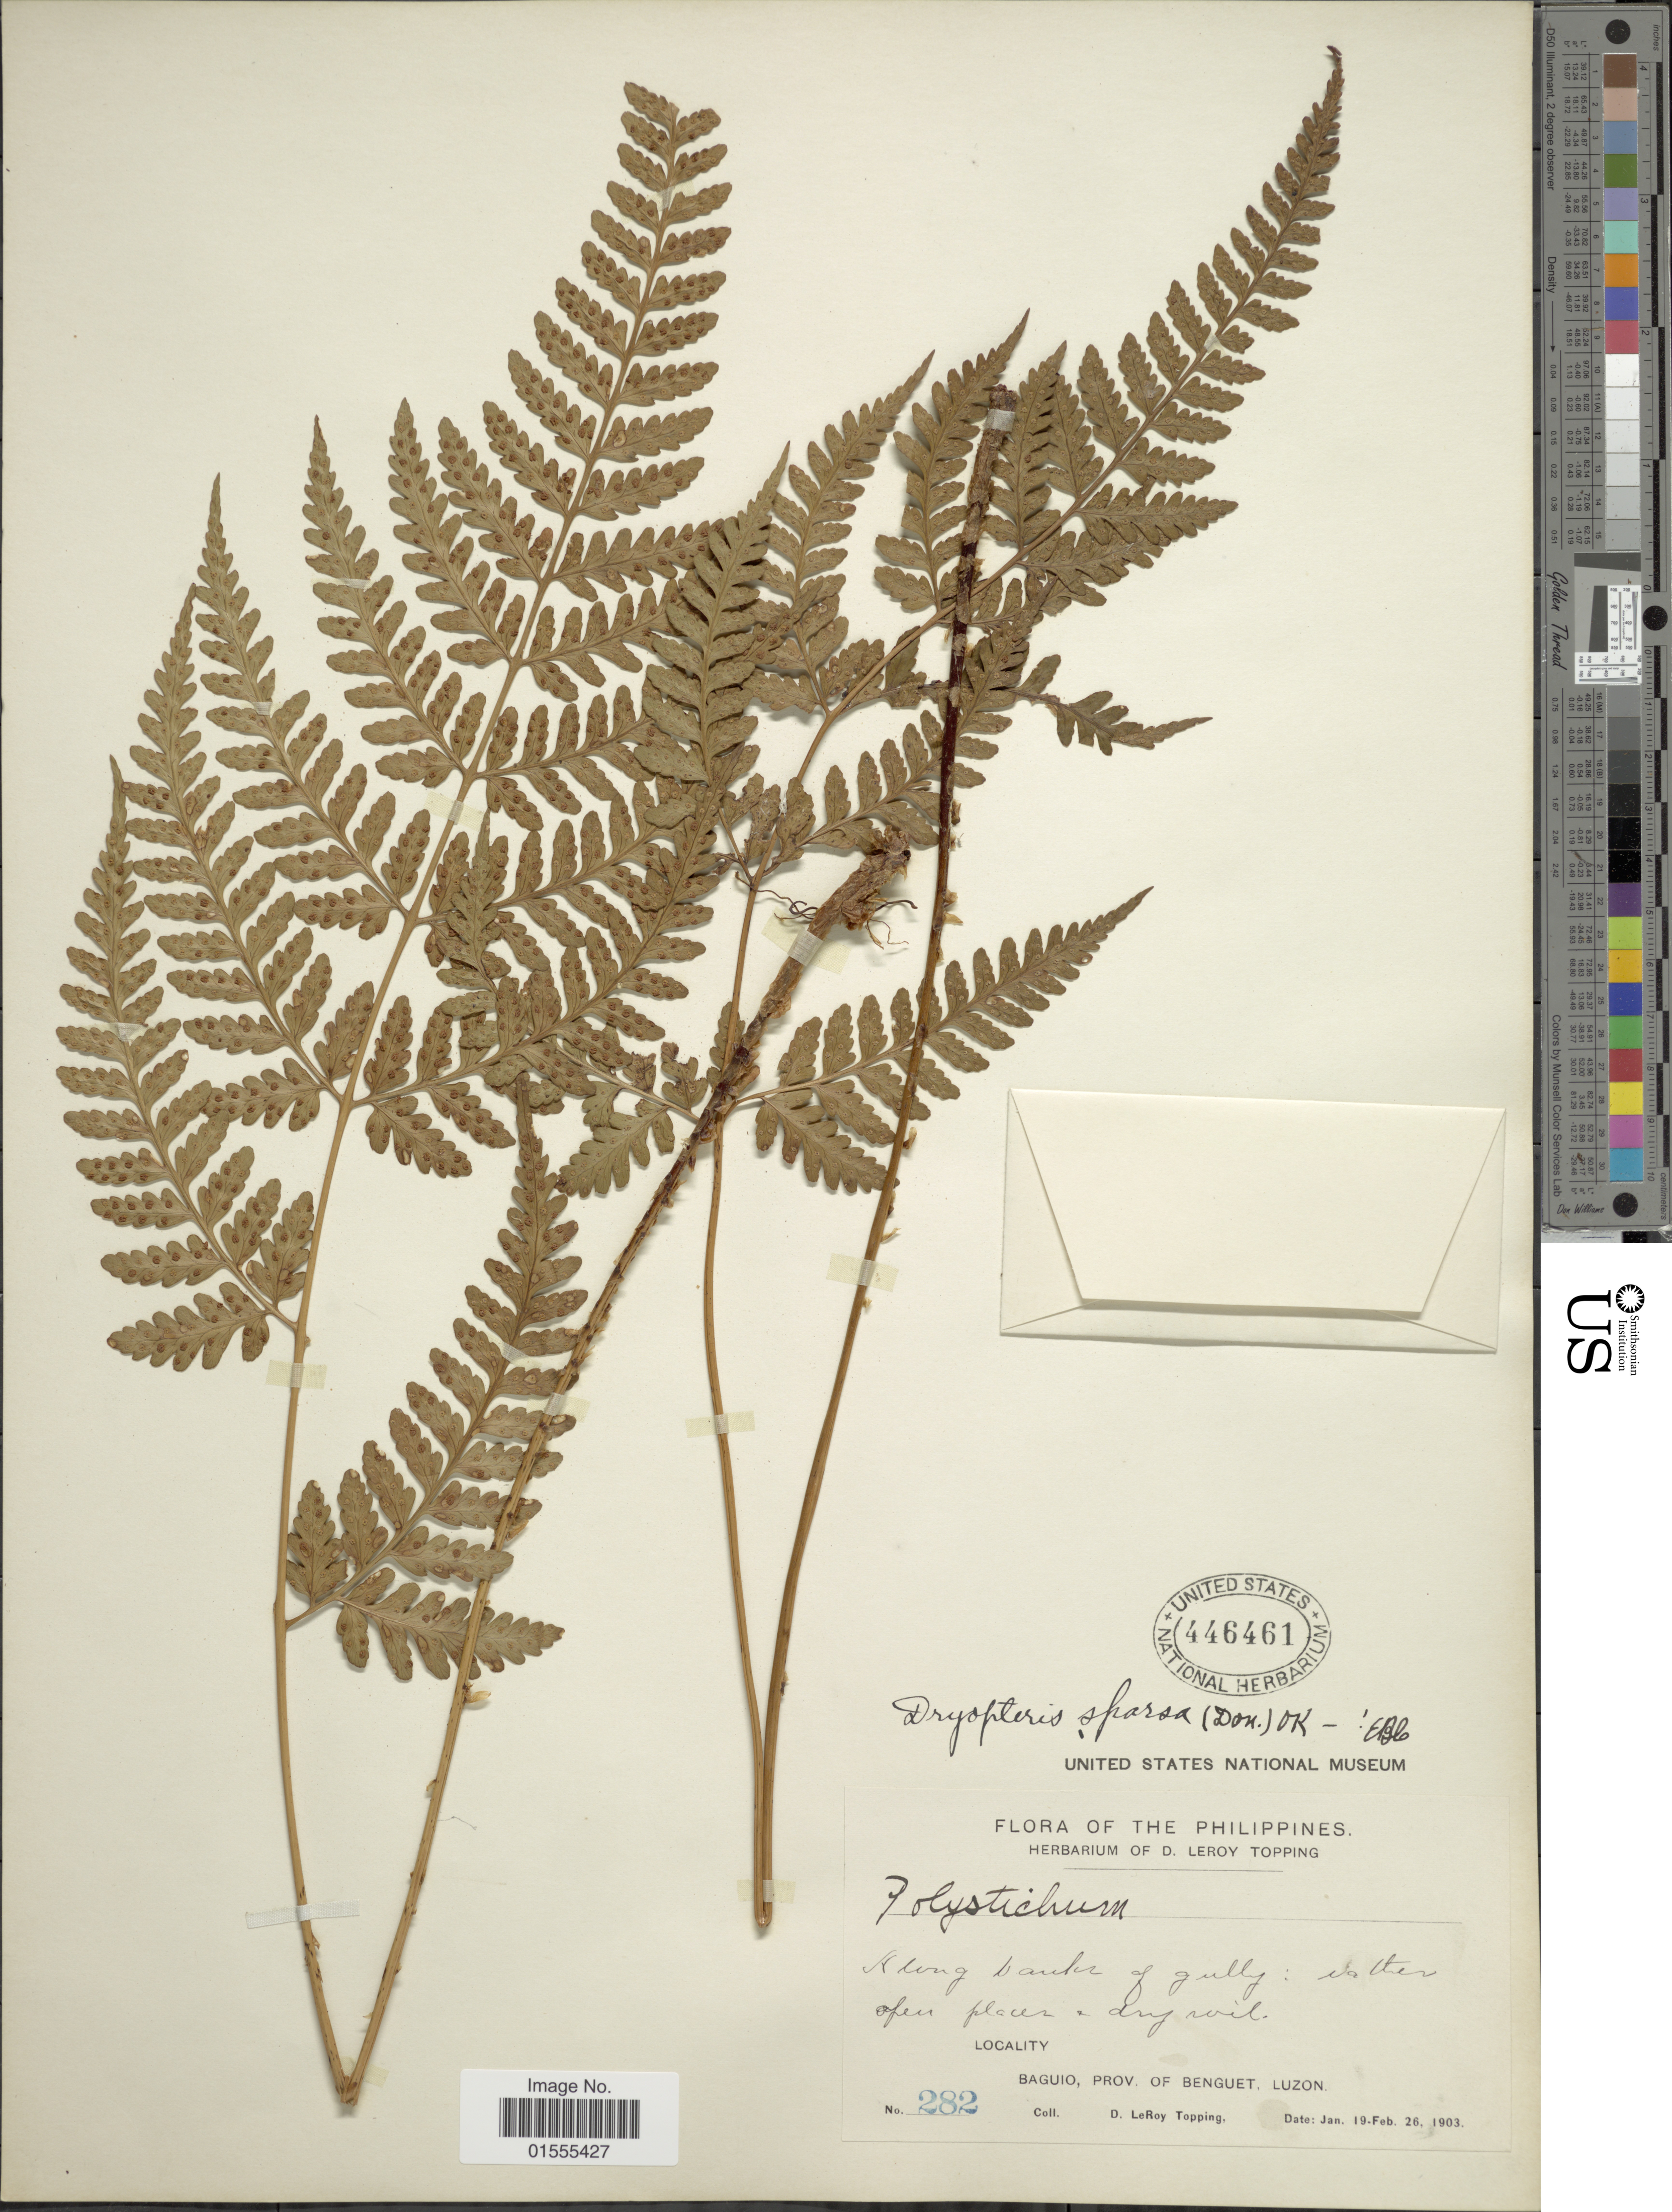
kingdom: Plantae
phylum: Tracheophyta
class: Polypodiopsida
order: Polypodiales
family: Dryopteridaceae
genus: Dryopteris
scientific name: Dryopteris sparsa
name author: (D. Don) Kuntze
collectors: D. L. Topping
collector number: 282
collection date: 1903-01-19/1903-02-26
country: Philippines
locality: Baguio, Prov. of Benguet, Luzon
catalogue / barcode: US 446461